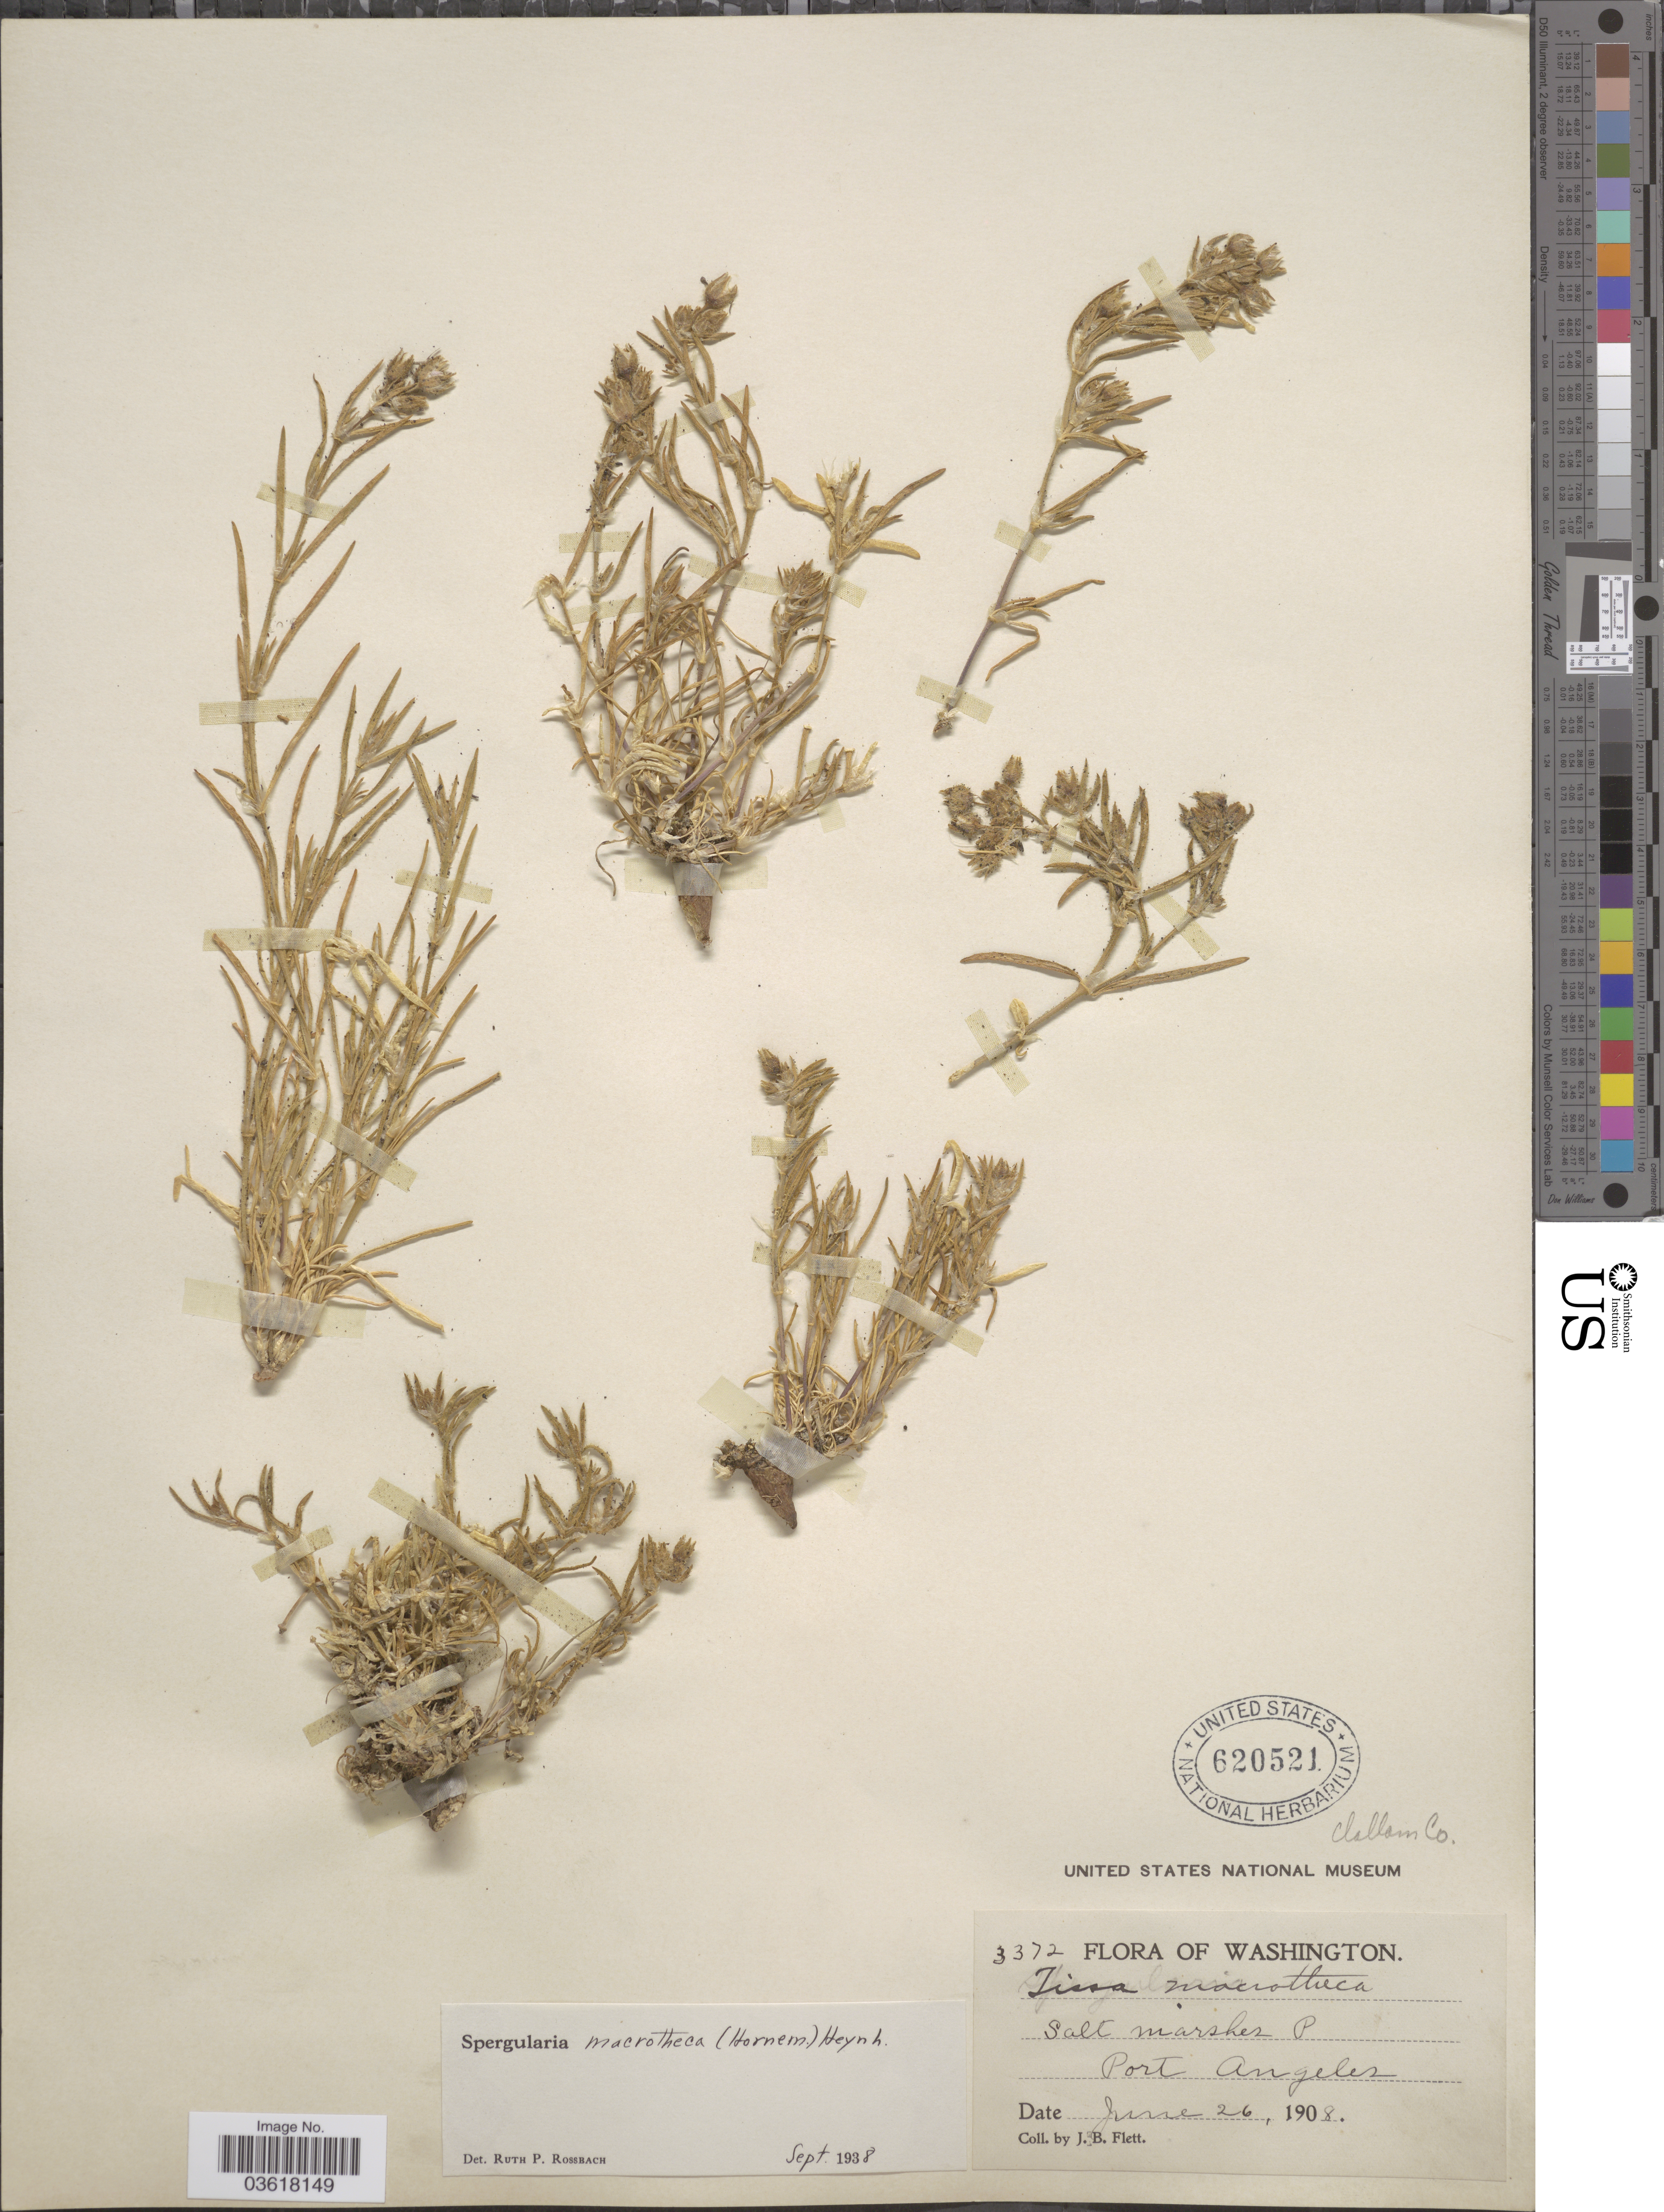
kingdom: Plantae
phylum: Tracheophyta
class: Magnoliopsida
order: Caryophyllales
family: Caryophyllaceae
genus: Spergularia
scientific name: Spergularia macrotheca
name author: (Hornem.) Heynh.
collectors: J. Flett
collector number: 3372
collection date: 1908-06-26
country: United States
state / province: Washington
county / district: Clallam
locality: Port Angeles. Clallam Co.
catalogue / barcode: US 620521